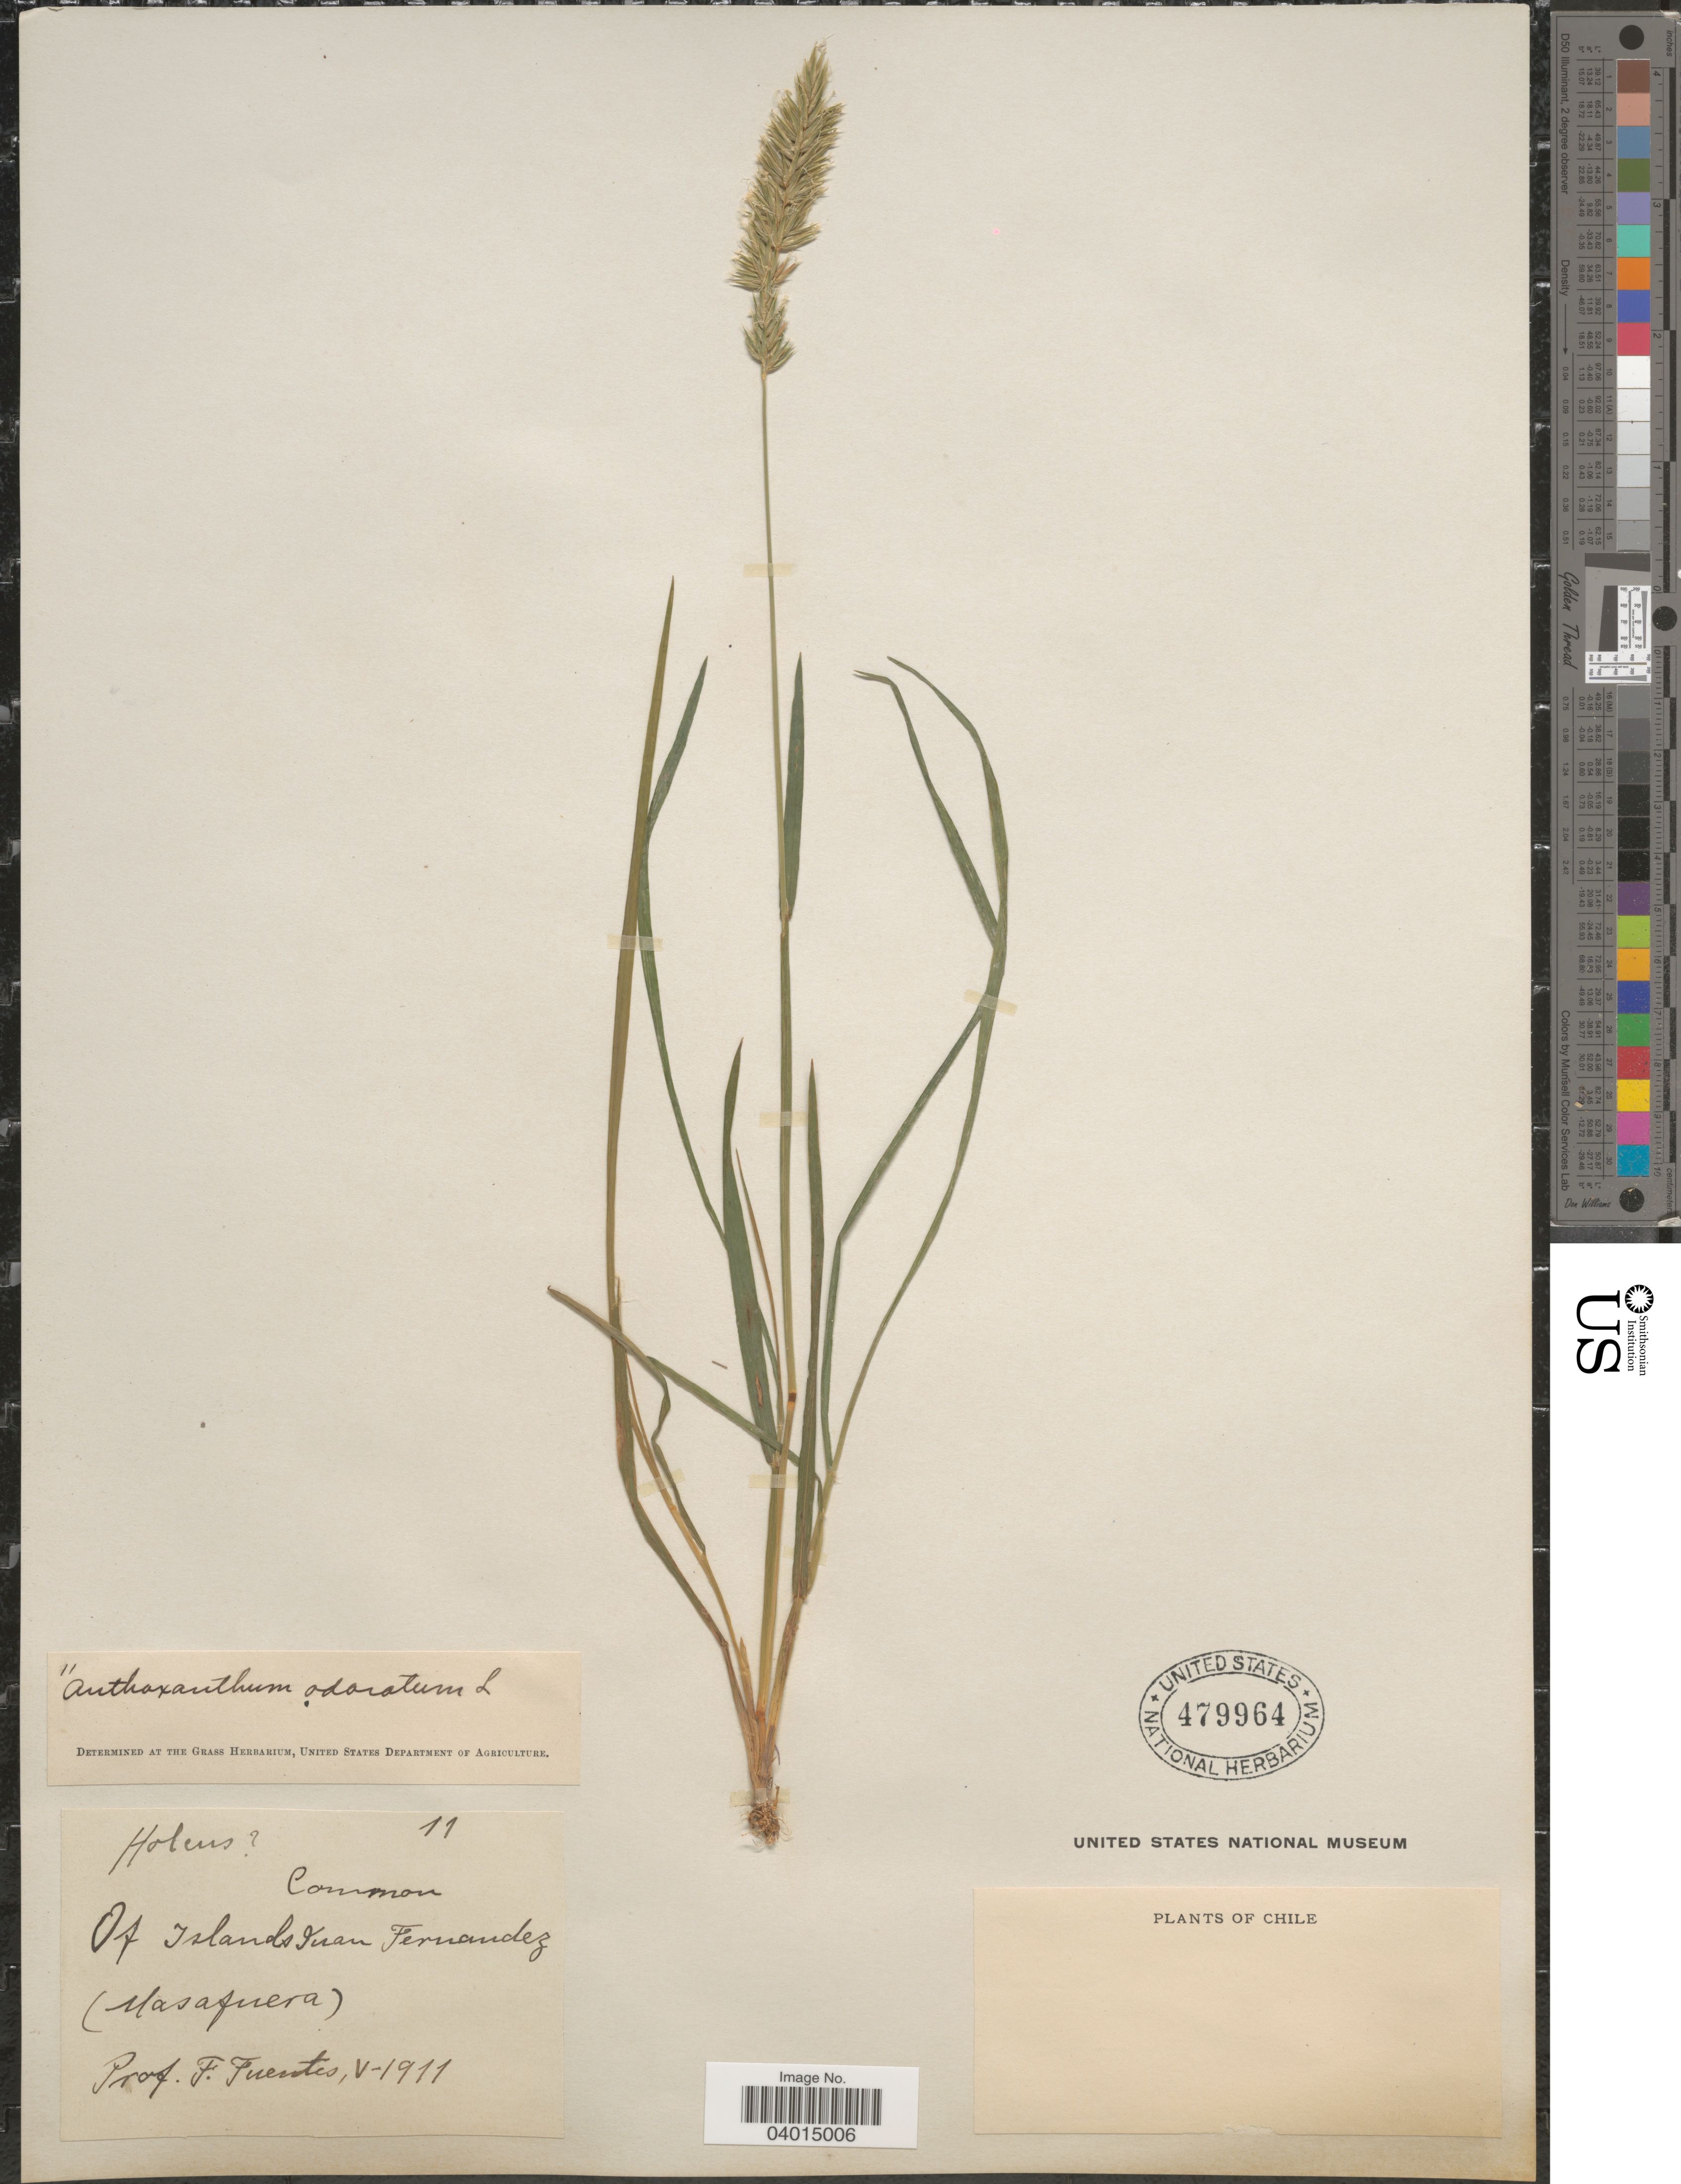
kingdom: Plantae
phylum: Tracheophyta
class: Liliopsida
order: Poales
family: Poaceae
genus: Anthoxanthum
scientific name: Anthoxanthum odoratum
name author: L.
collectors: F. Fuentes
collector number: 11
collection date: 1911-05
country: Chile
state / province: Valparaíso (V)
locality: Common of Islands Juan Fernandez (Masafuera).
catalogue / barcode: US 479964